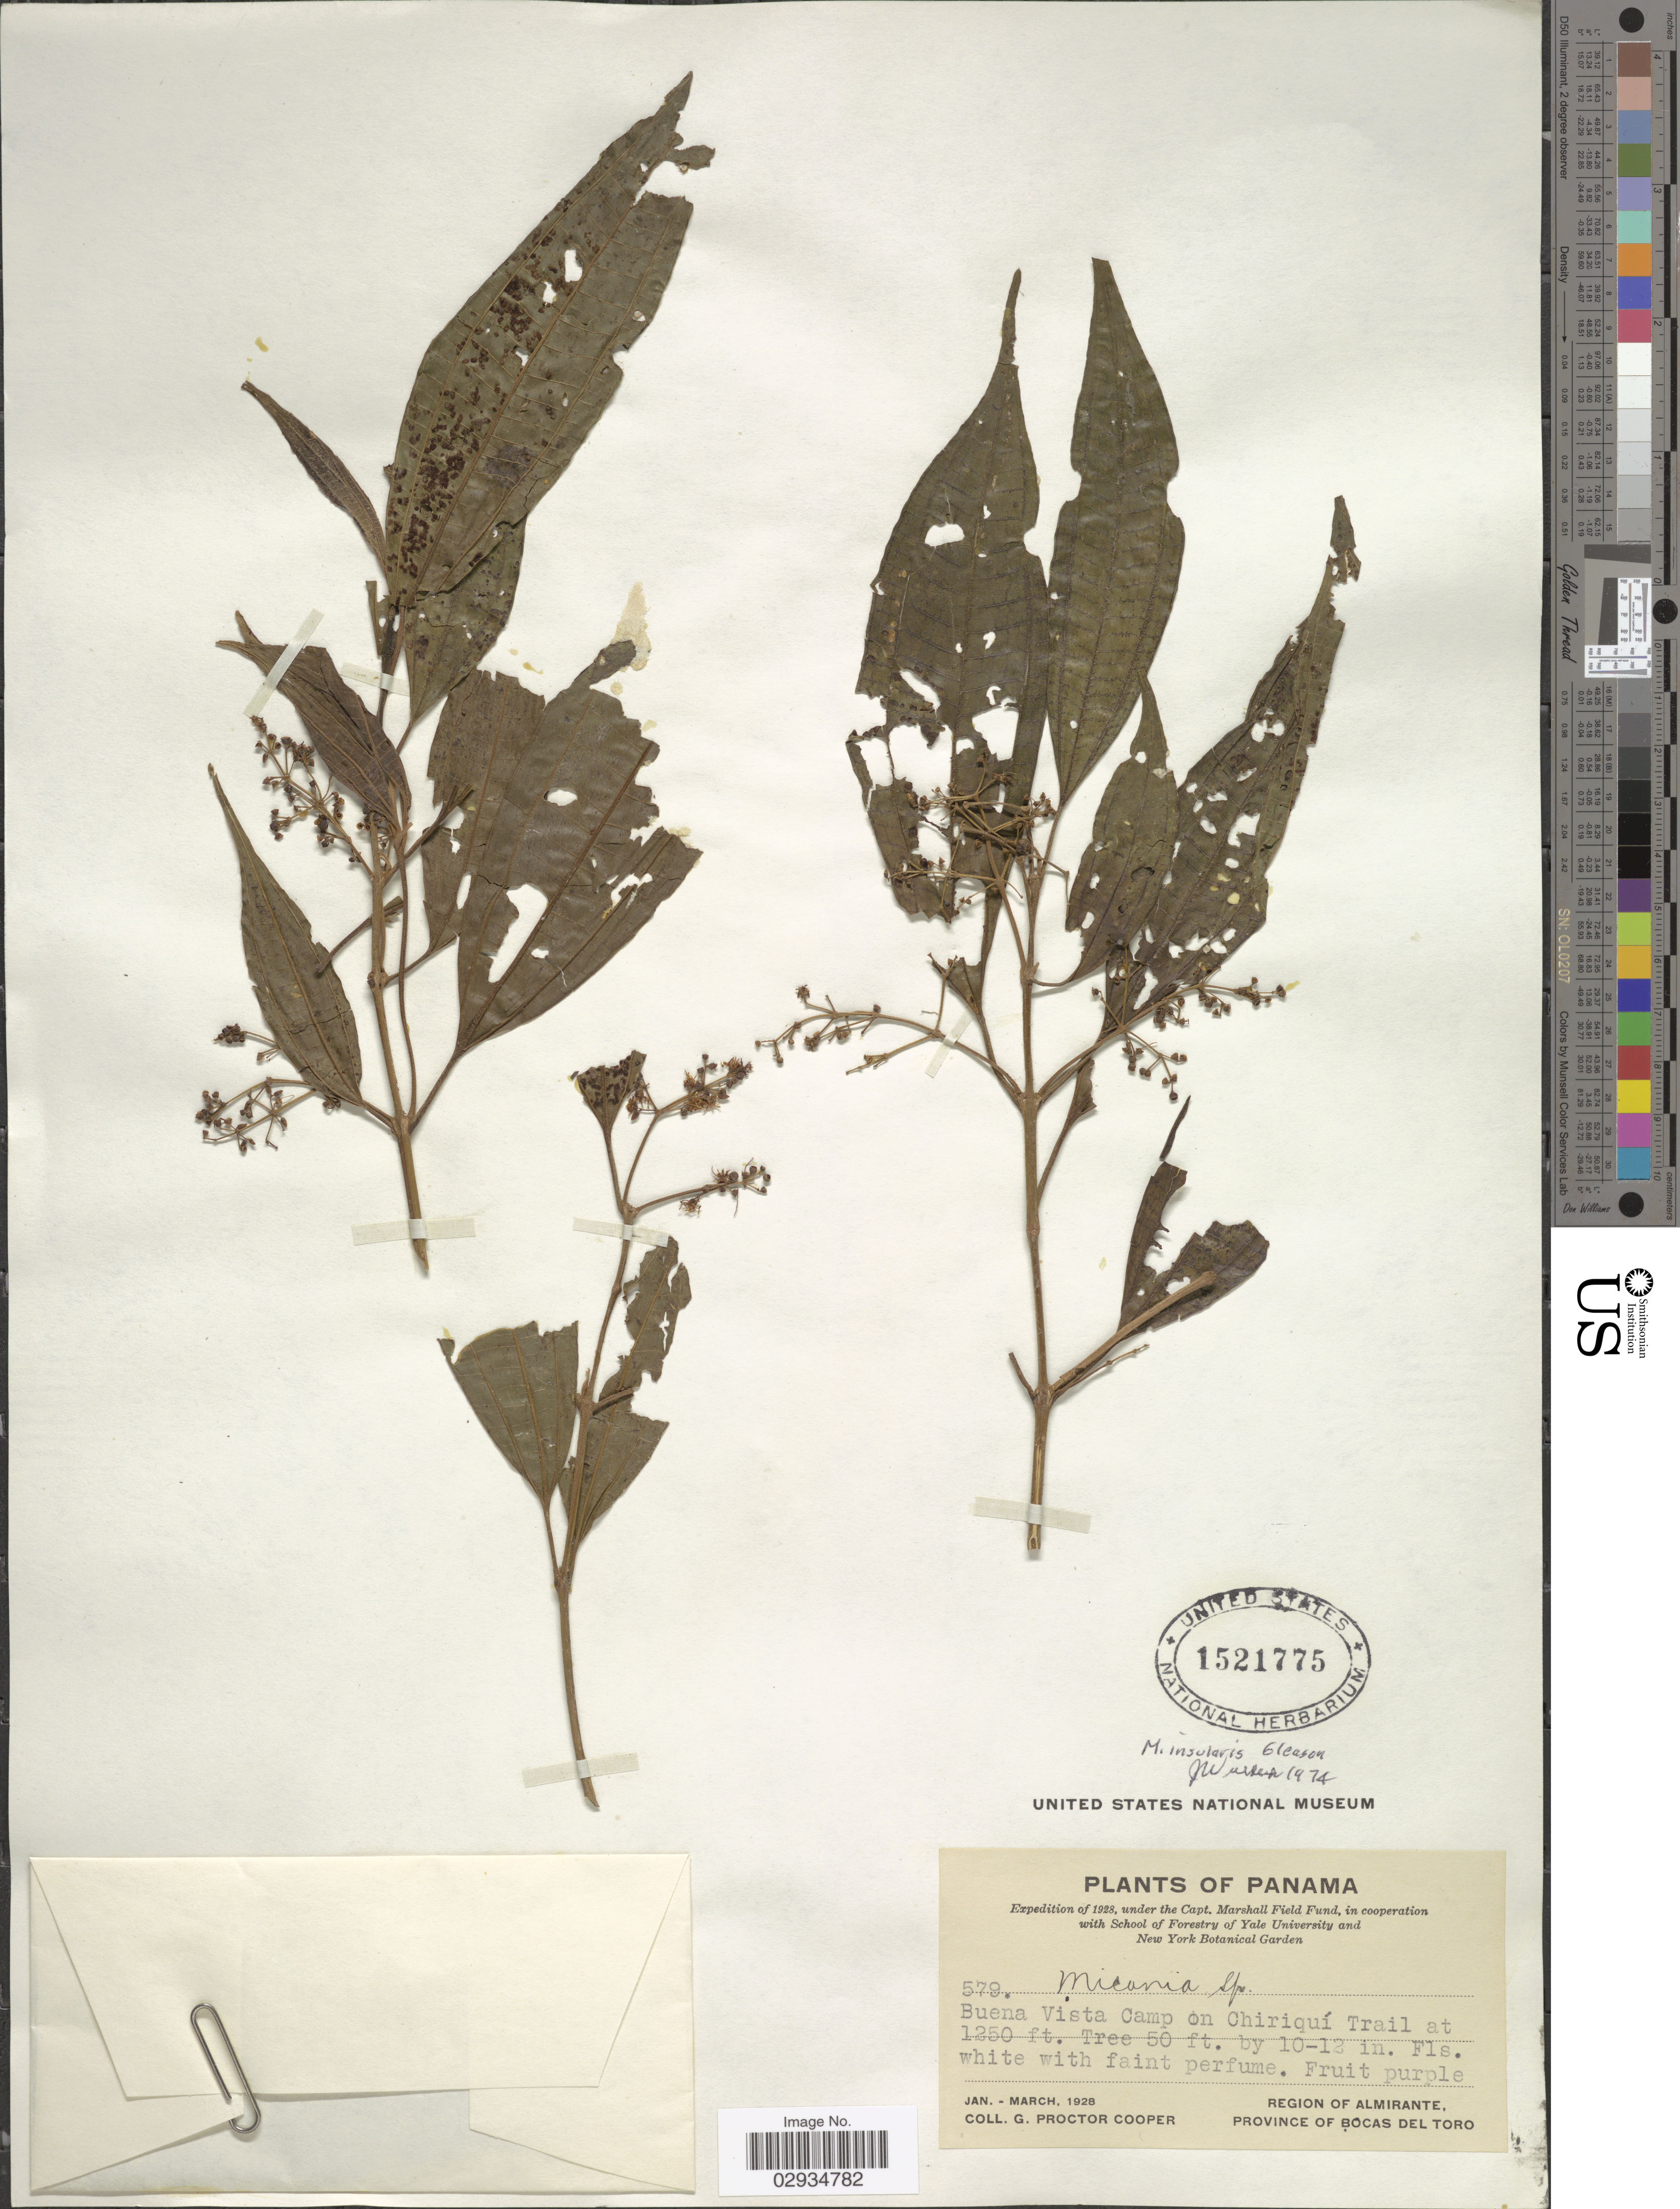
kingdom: Plantae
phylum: Tracheophyta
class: Magnoliopsida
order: Myrtales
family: Melastomataceae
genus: Miconia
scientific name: Miconia insularis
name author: Gleason in I.M. Johnst.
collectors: G. Cooper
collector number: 579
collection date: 1928-01/1928-03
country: Panama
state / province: Bocas del Toro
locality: Region of Almirante. Buena Vista Camp on Chiriquí Trail.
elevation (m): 381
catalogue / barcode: US 1521775